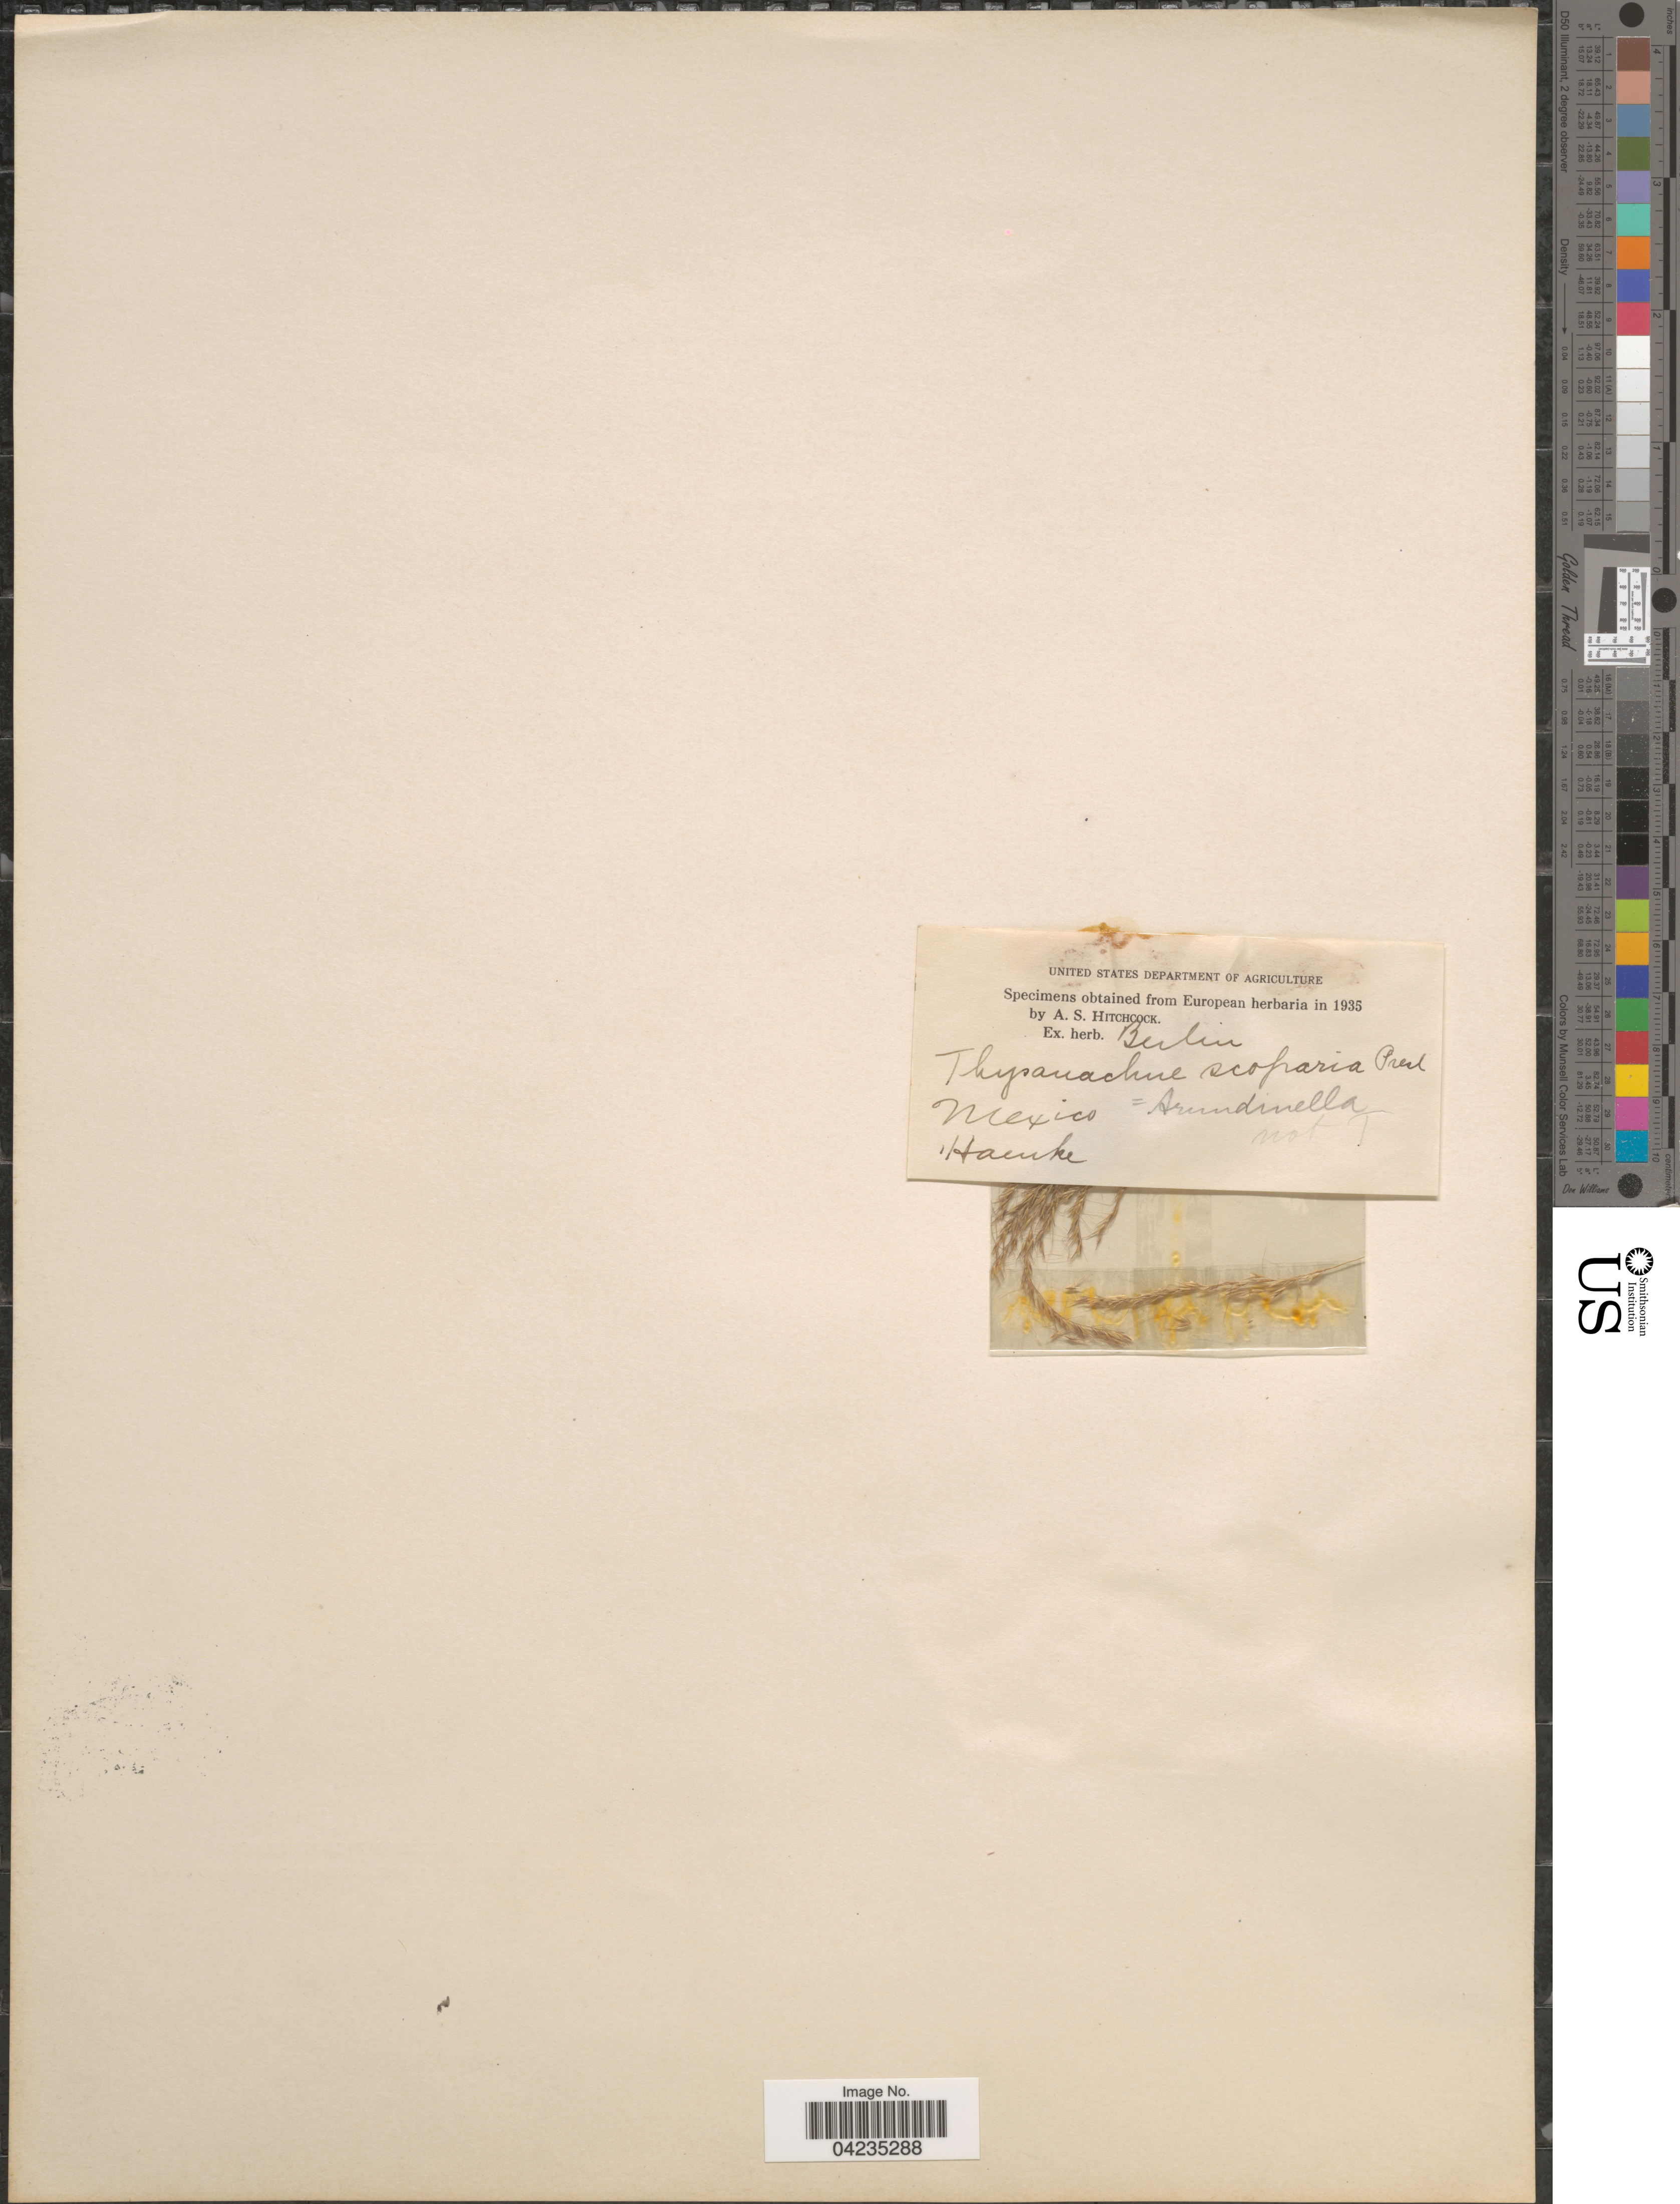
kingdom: Plantae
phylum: Tracheophyta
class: Liliopsida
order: Poales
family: Poaceae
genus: Arundinella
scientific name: Arundinella sp.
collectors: Haenke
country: Mexico